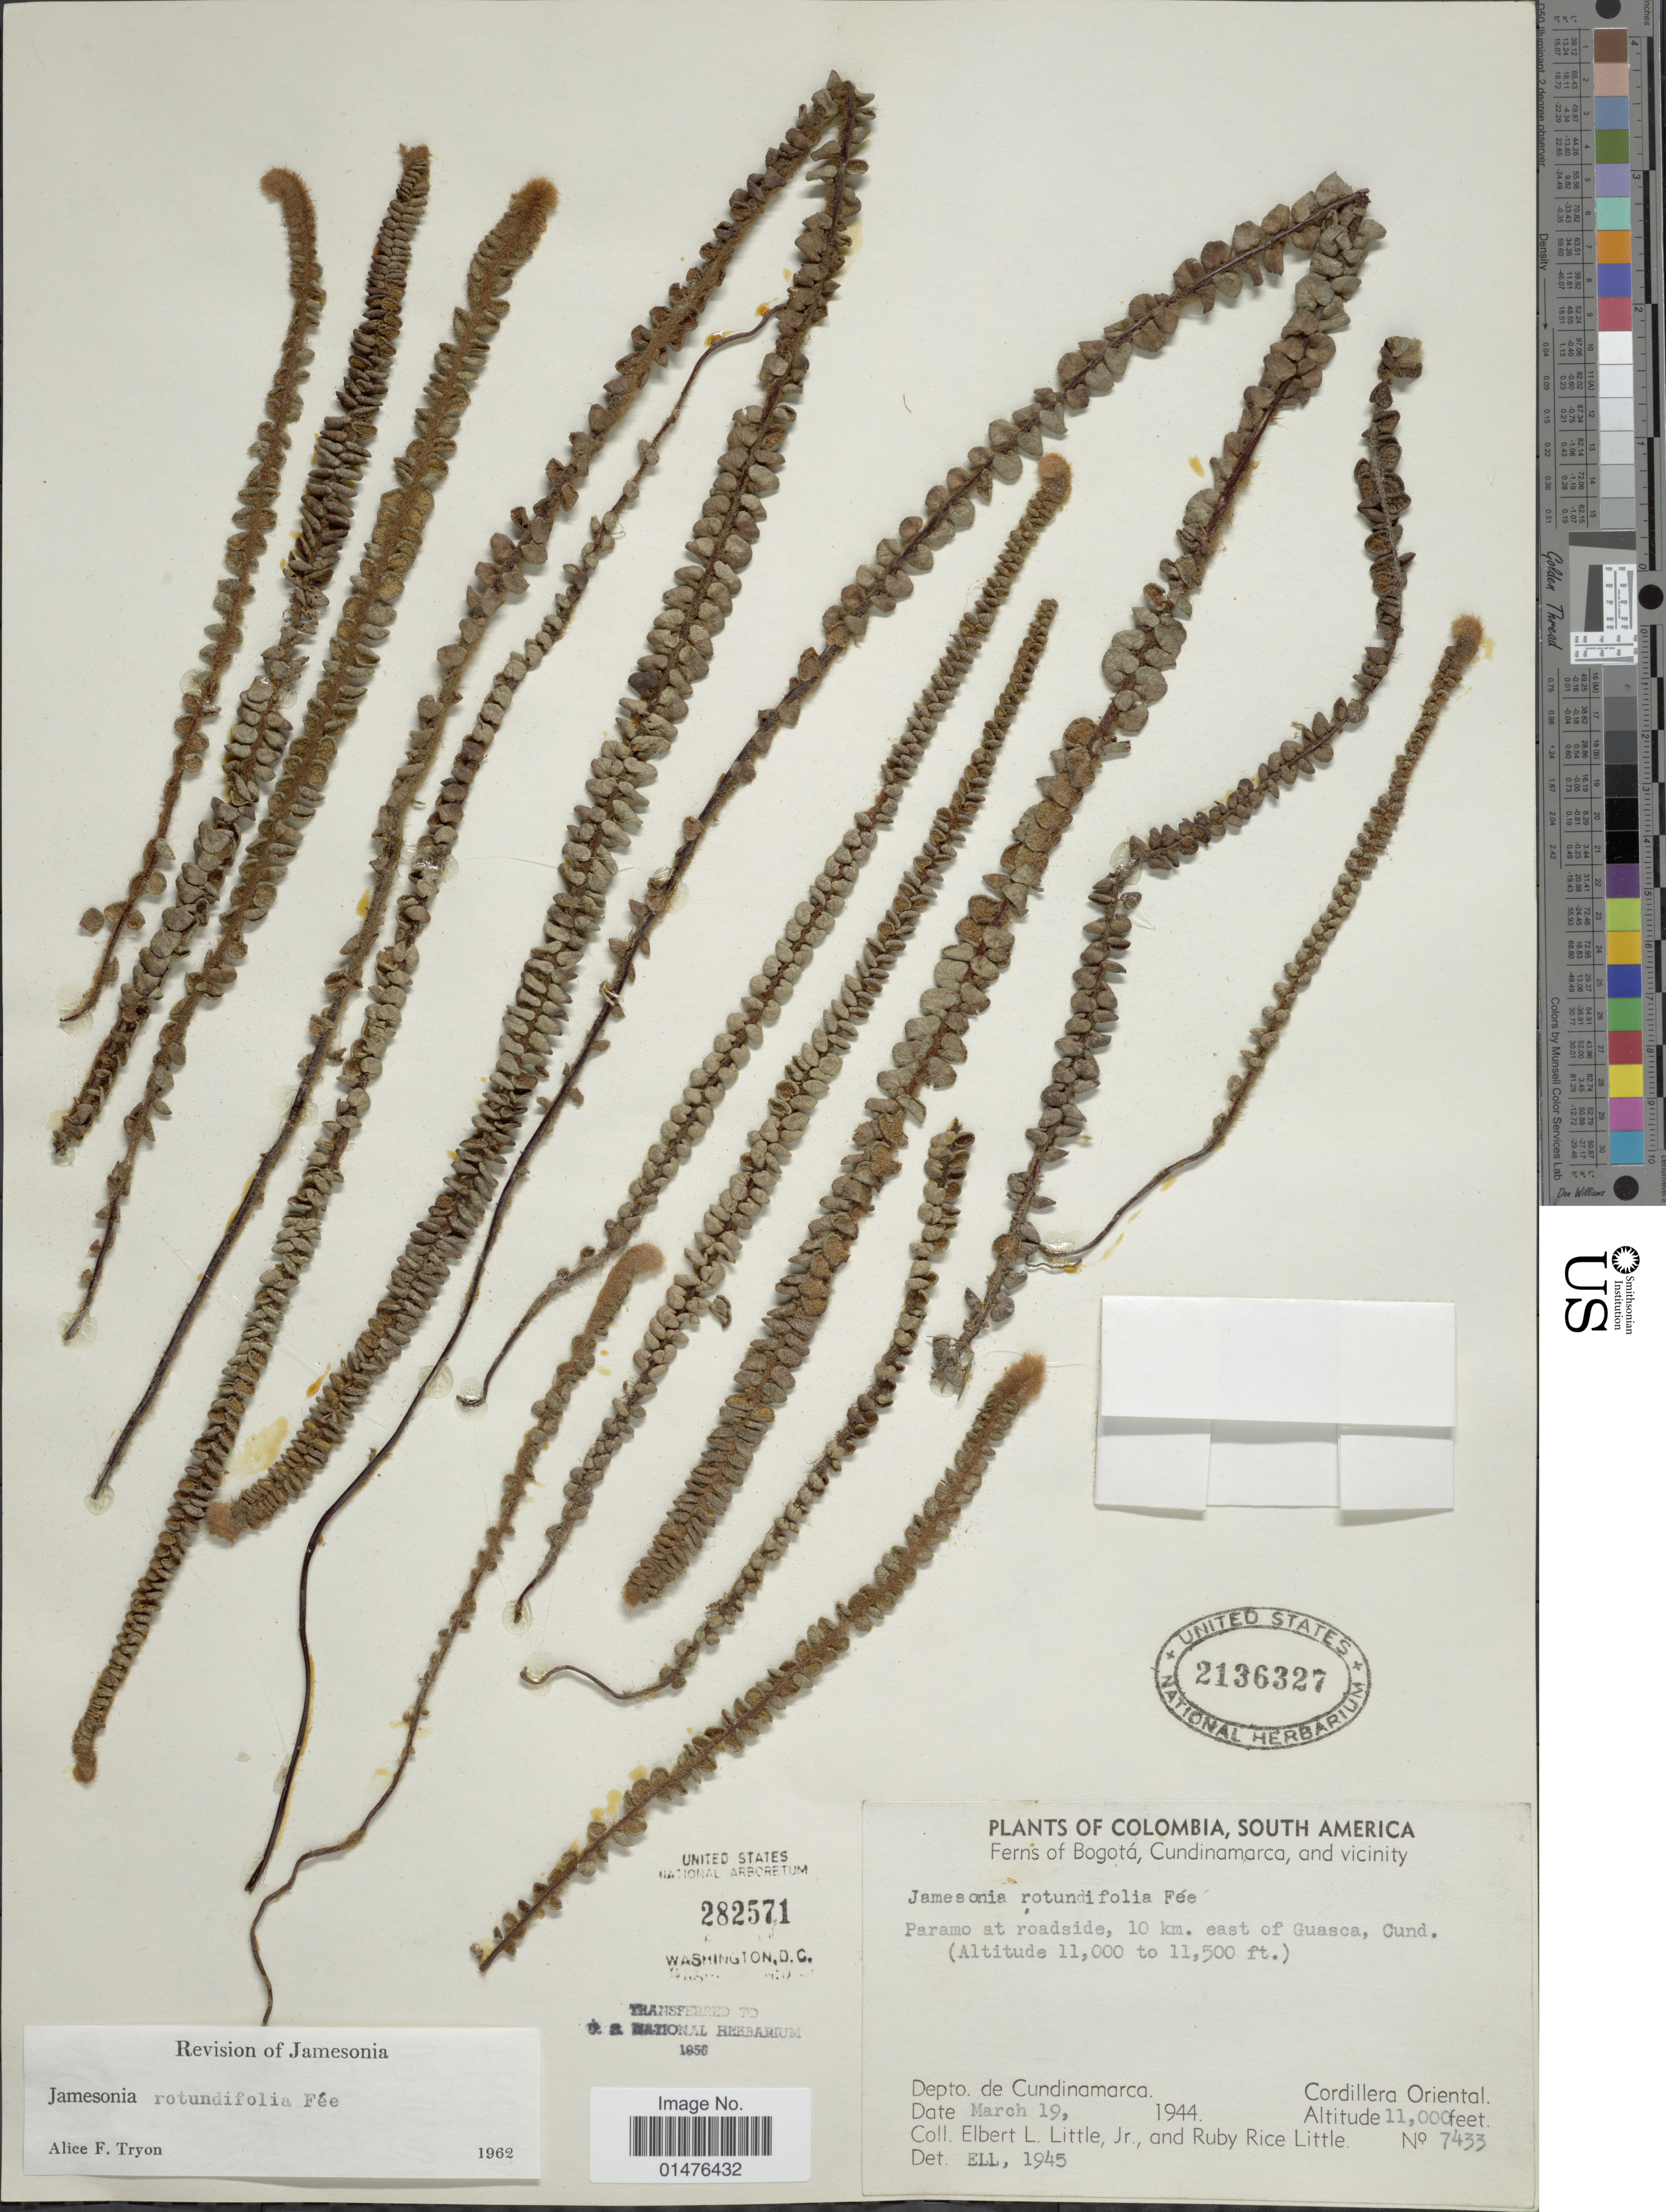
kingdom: Plantae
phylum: Tracheophyta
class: Polypodiopsida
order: Polypodiales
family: Pteridaceae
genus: Jamesonia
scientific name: Jamesonia rotundifolia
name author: Fée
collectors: E. L. Little & R. R. Little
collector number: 7433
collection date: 1944-03-19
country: Colombia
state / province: Cundinamarca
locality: Bogotá, and vicinity, Dept. Cunidnamarca, Cordillera Oriental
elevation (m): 3353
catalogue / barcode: US 2136327